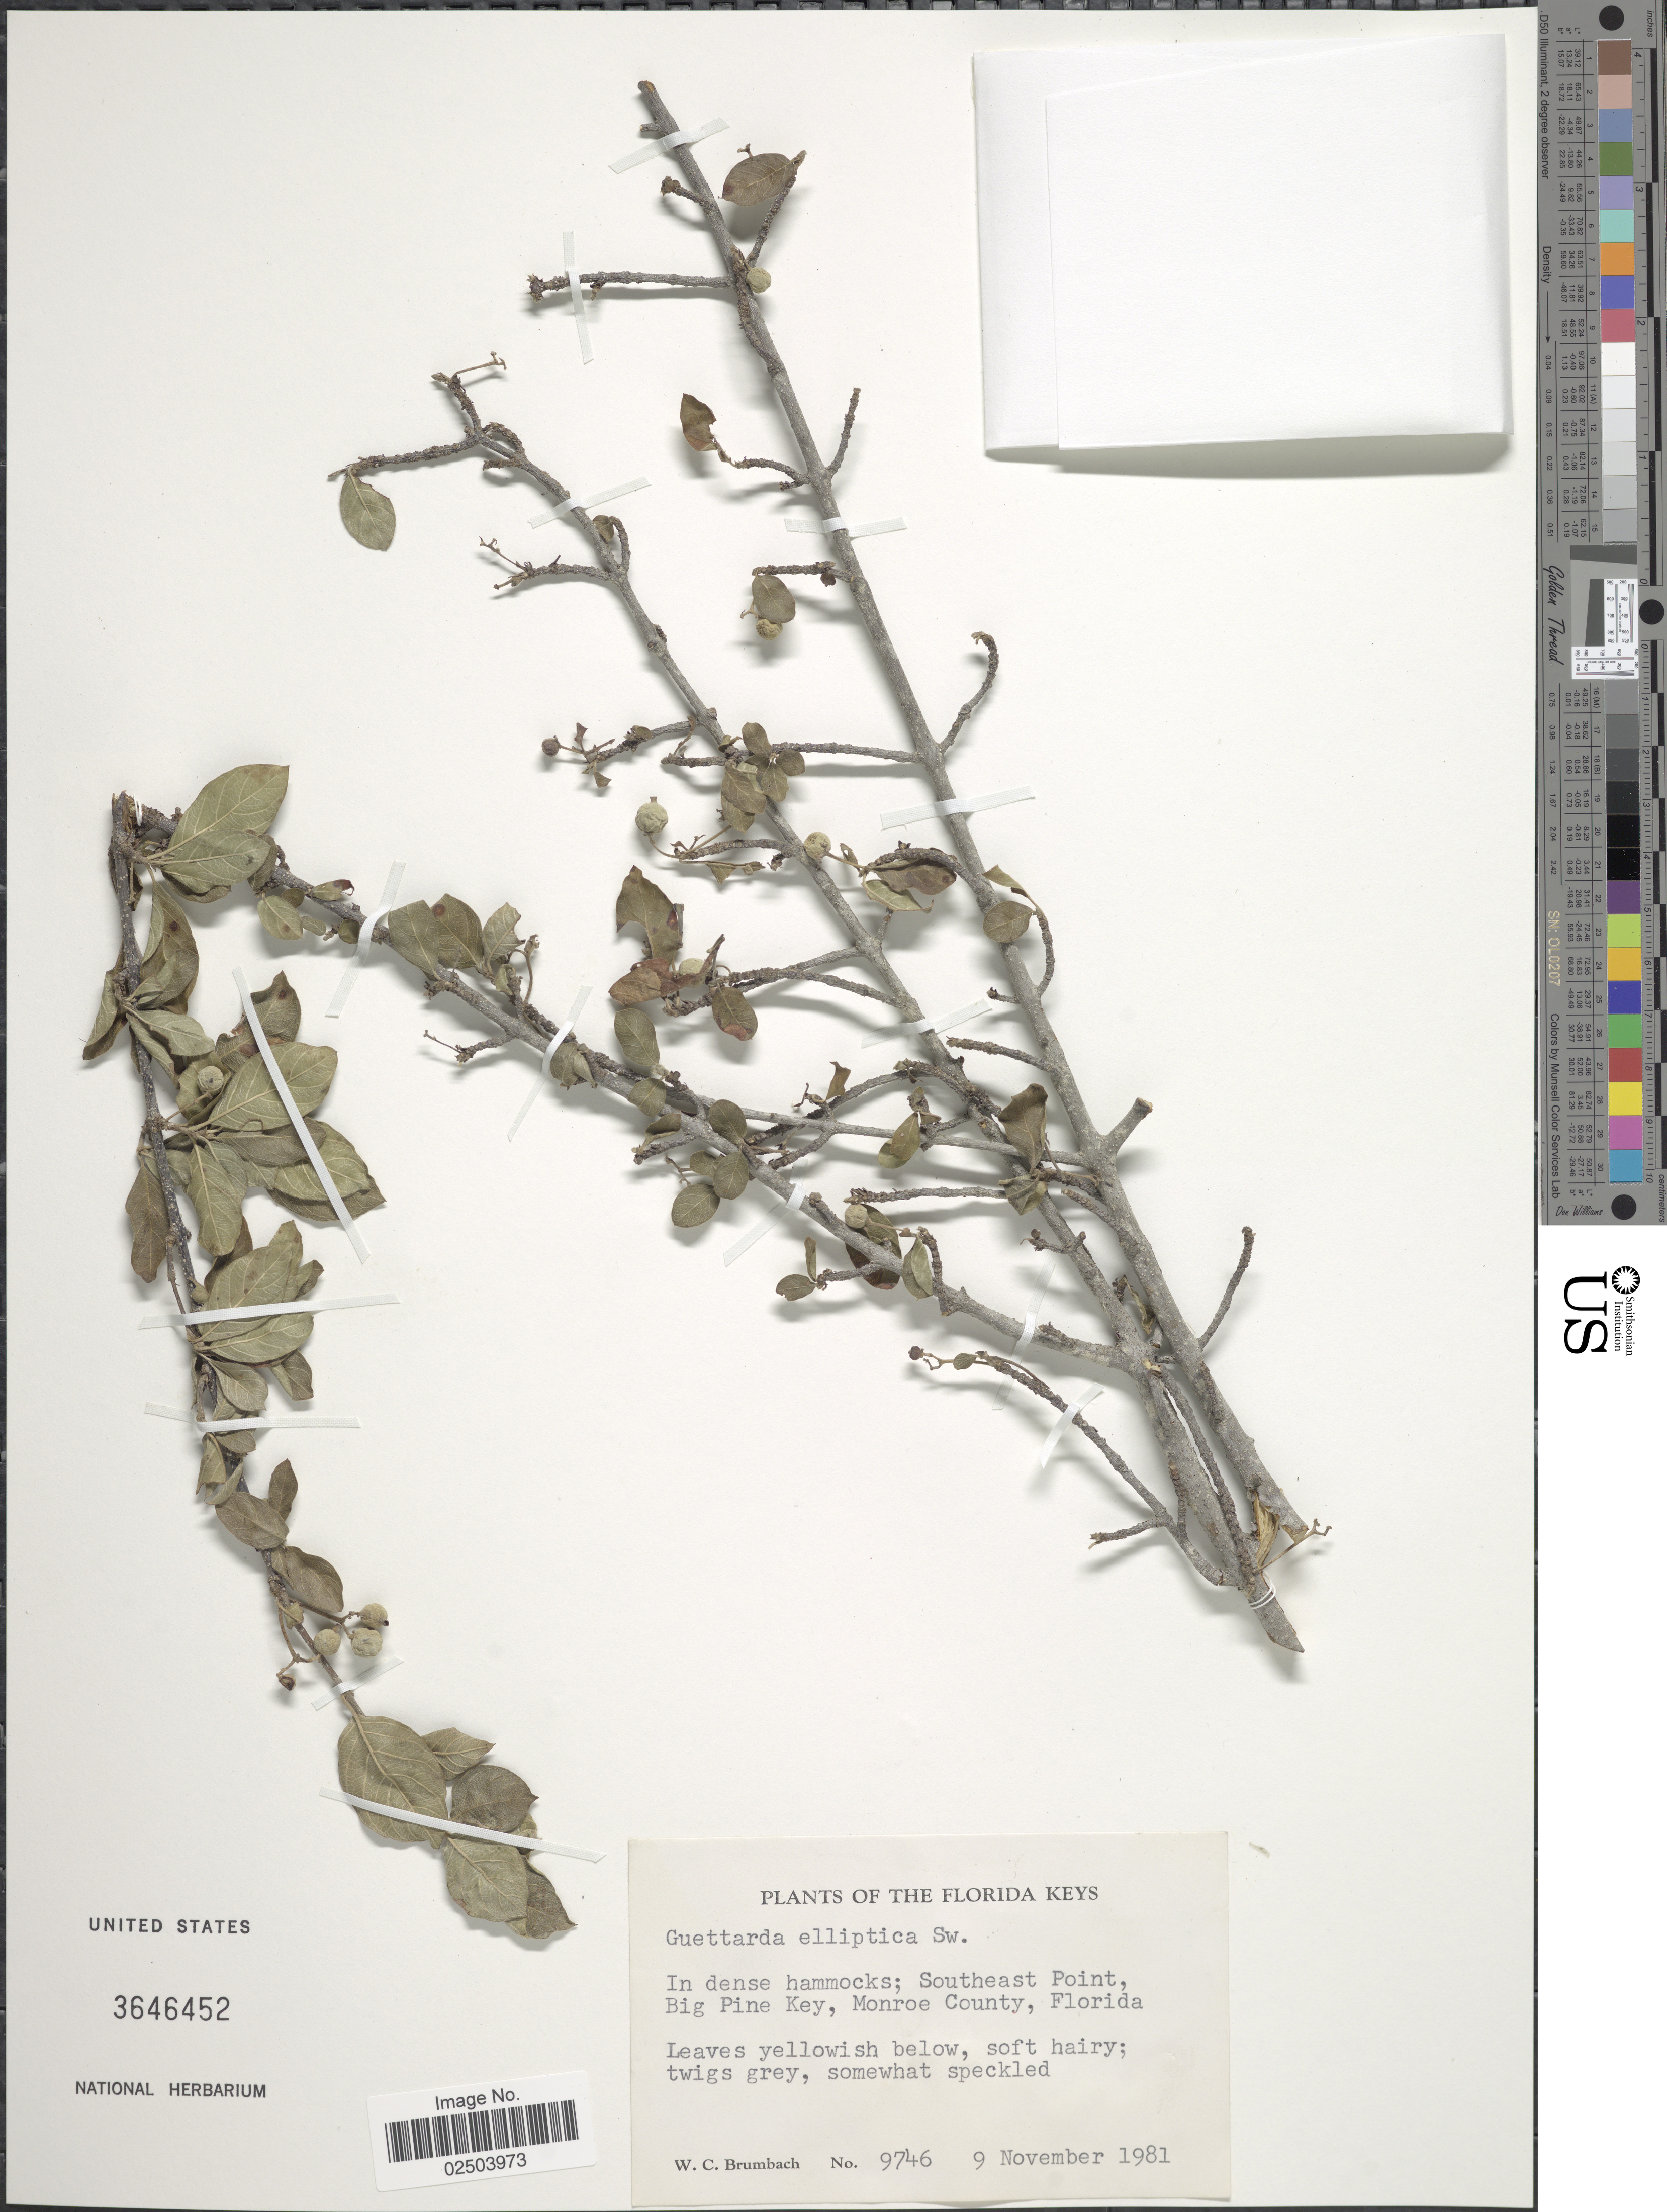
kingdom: Plantae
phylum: Tracheophyta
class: Magnoliopsida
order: Gentianales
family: Rubiaceae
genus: Guettarda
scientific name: Guettarda elliptica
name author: Sw.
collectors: W. C. Brumbach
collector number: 9746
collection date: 1981-11-09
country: United States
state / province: Florida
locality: Florida Keys. Southeast Point, Big Pine Key, Monroe County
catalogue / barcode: US 3646452